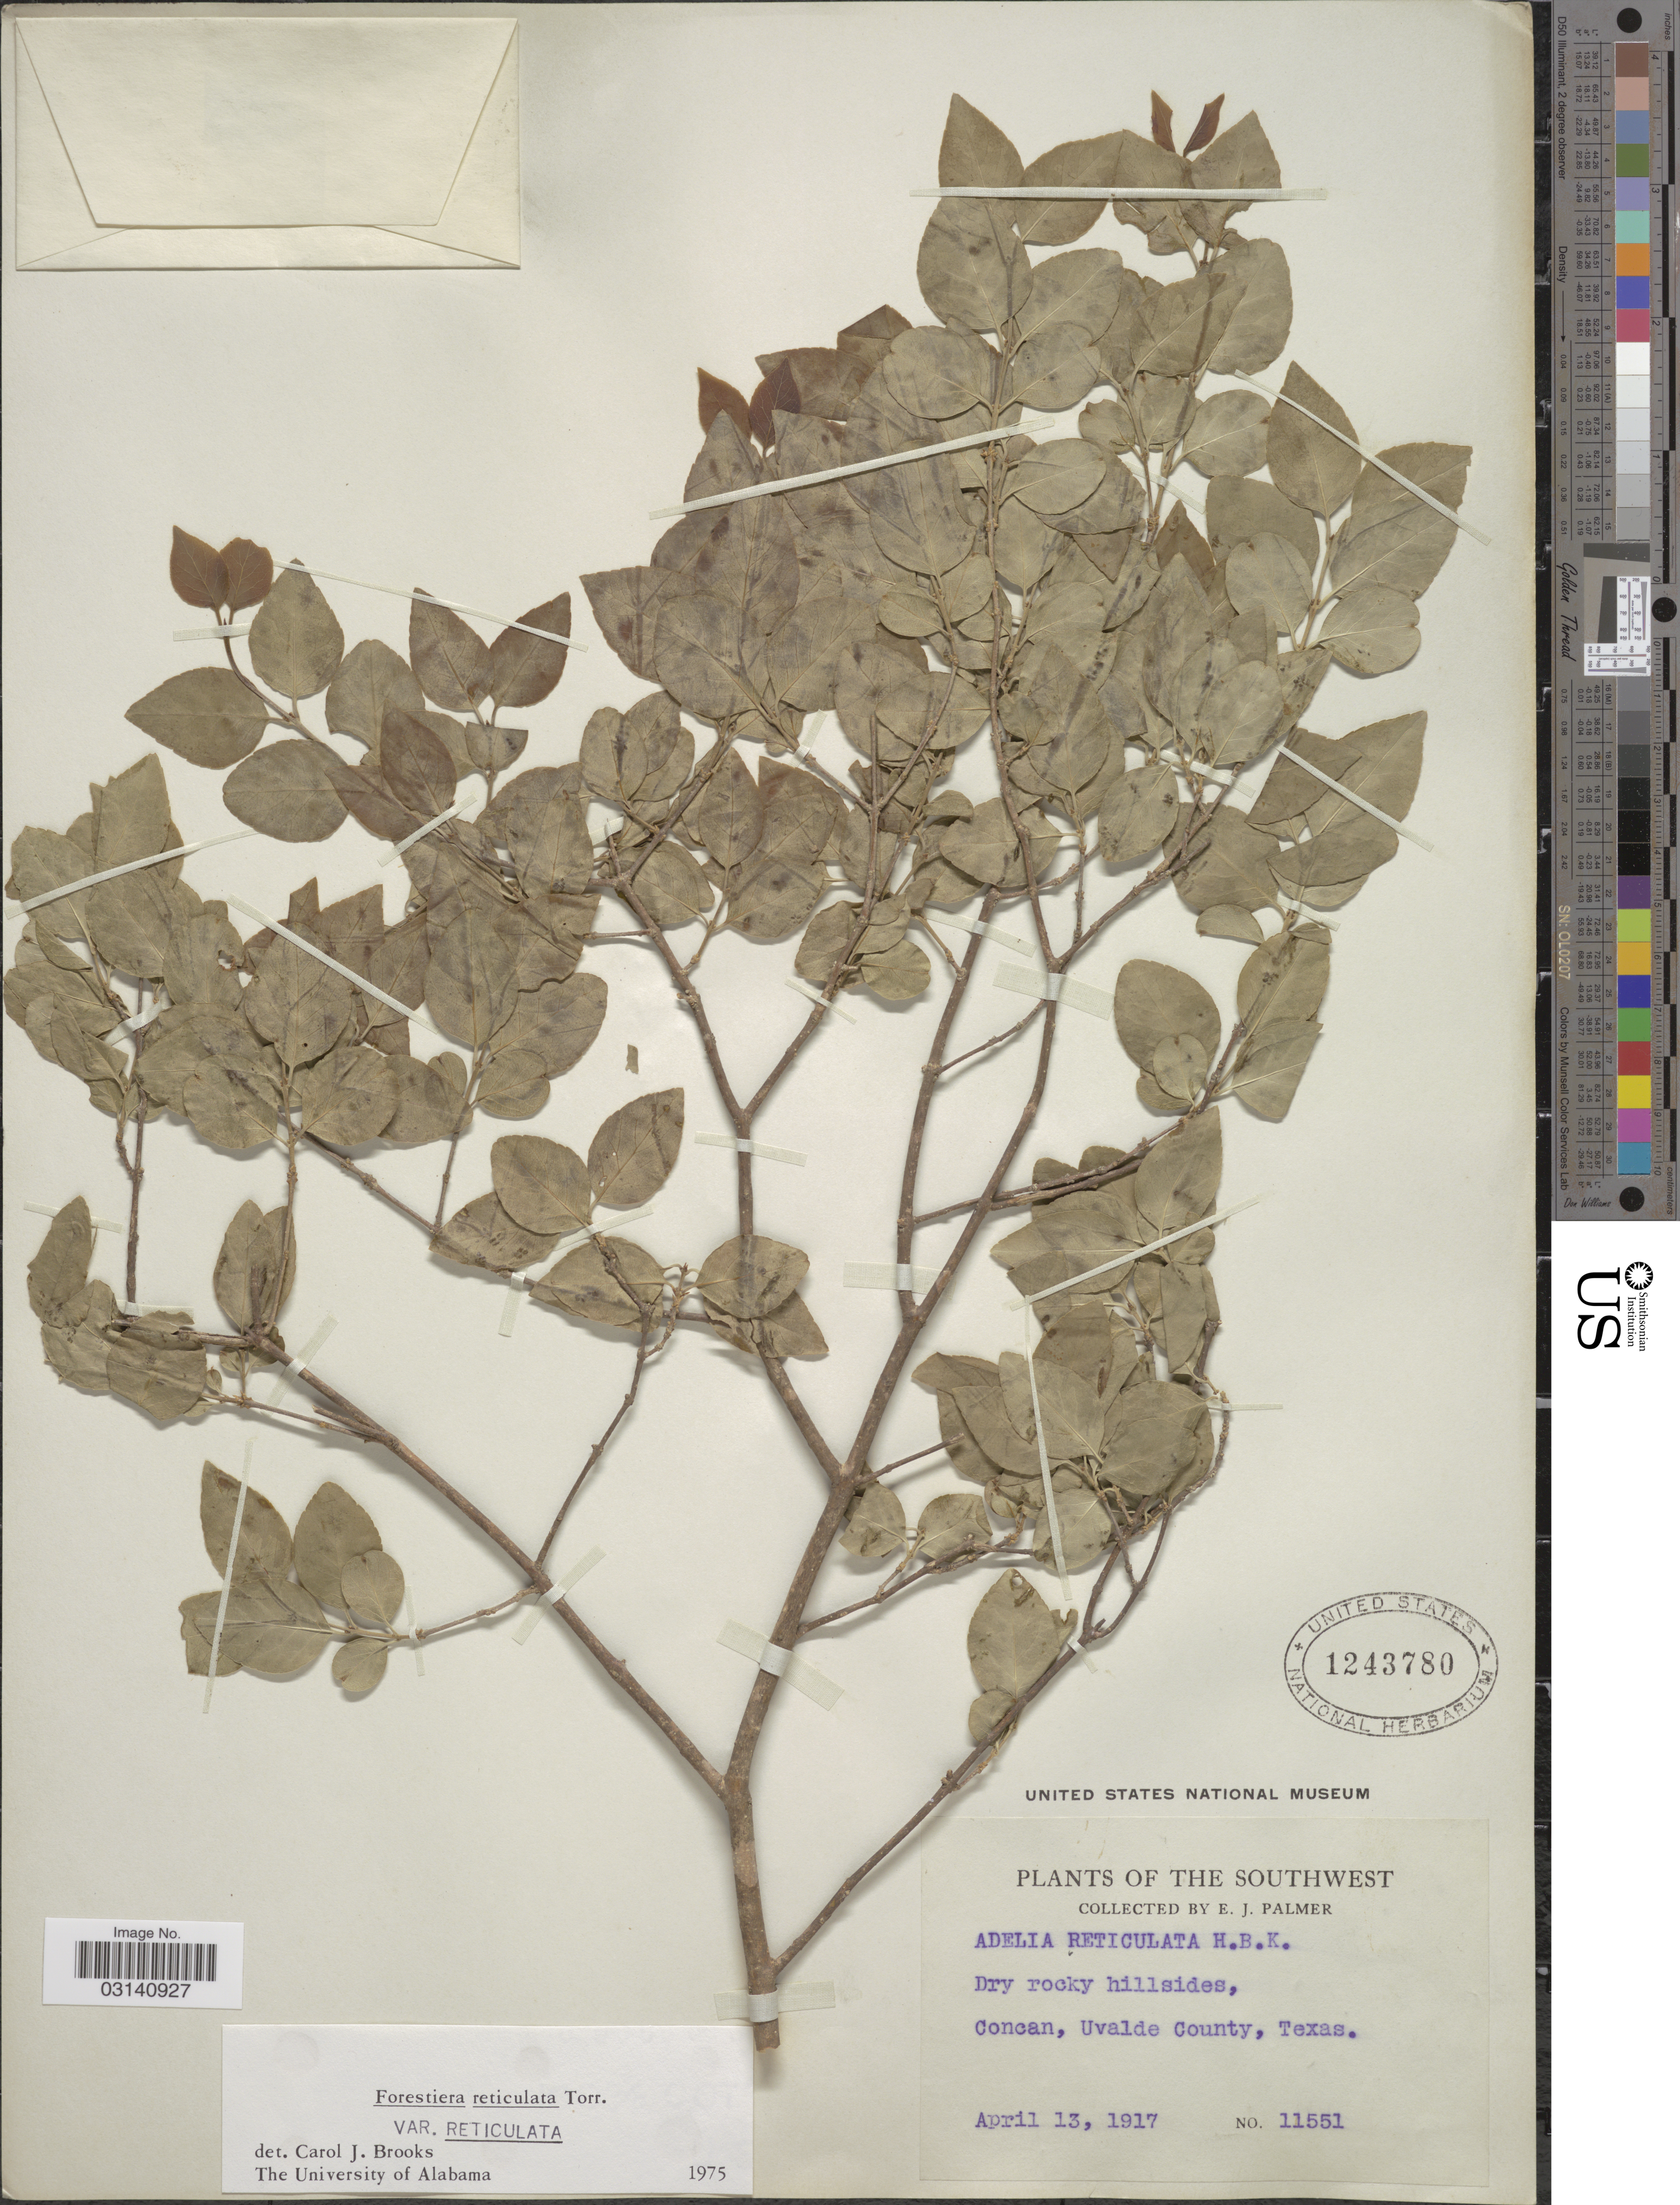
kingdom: Plantae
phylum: Tracheophyta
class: Magnoliopsida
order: Lamiales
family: Oleaceae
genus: Forestiera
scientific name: Forestiera reticulata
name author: Torr. in Emory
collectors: E. J. Palmer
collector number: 11551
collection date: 1917-04-13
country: United States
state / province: Texas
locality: The Southwest. Concan, Uvalde County.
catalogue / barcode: US 1243780